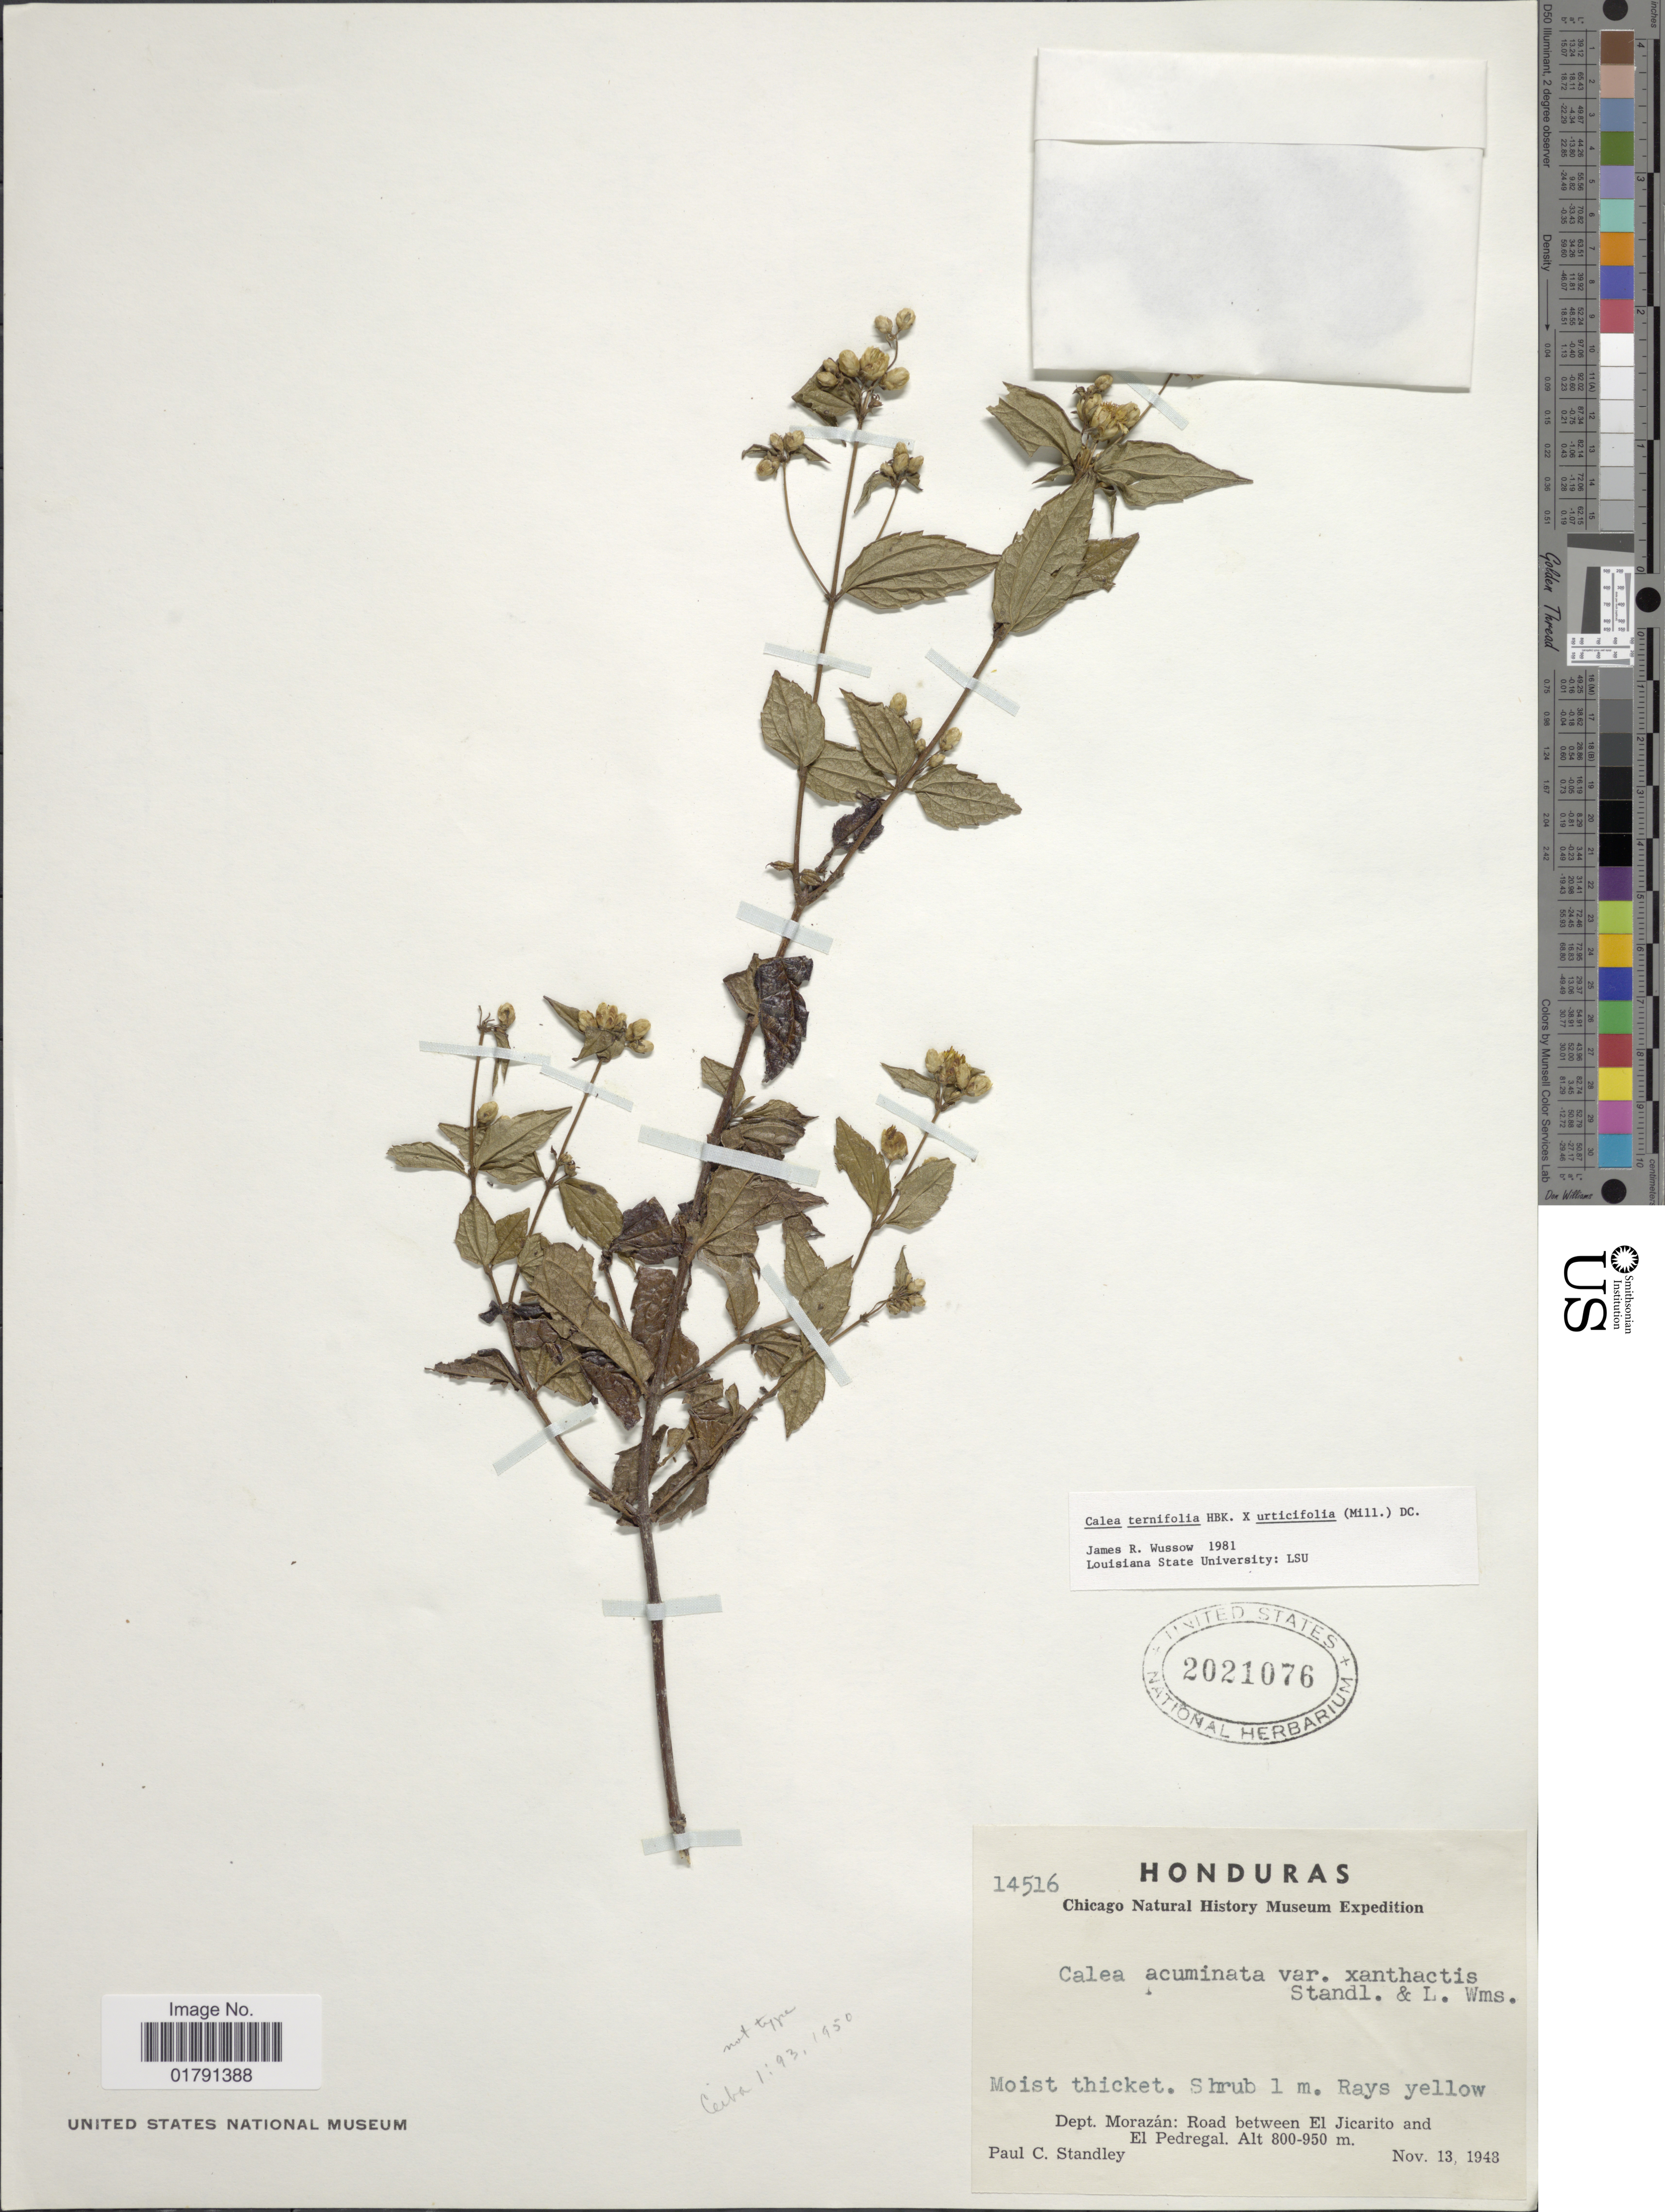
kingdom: Plantae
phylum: Tracheophyta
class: Magnoliopsida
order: Asterales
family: Asteraceae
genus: Calea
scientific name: Calea ternifolia x C. urticifolia (Mill.) DC.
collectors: P. C. Standley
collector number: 14516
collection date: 1948-11-13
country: Honduras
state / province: Fco. Morazán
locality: Dept. Morazan, Road between El Jicarito and El Pedregal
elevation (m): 800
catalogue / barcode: US 2021076